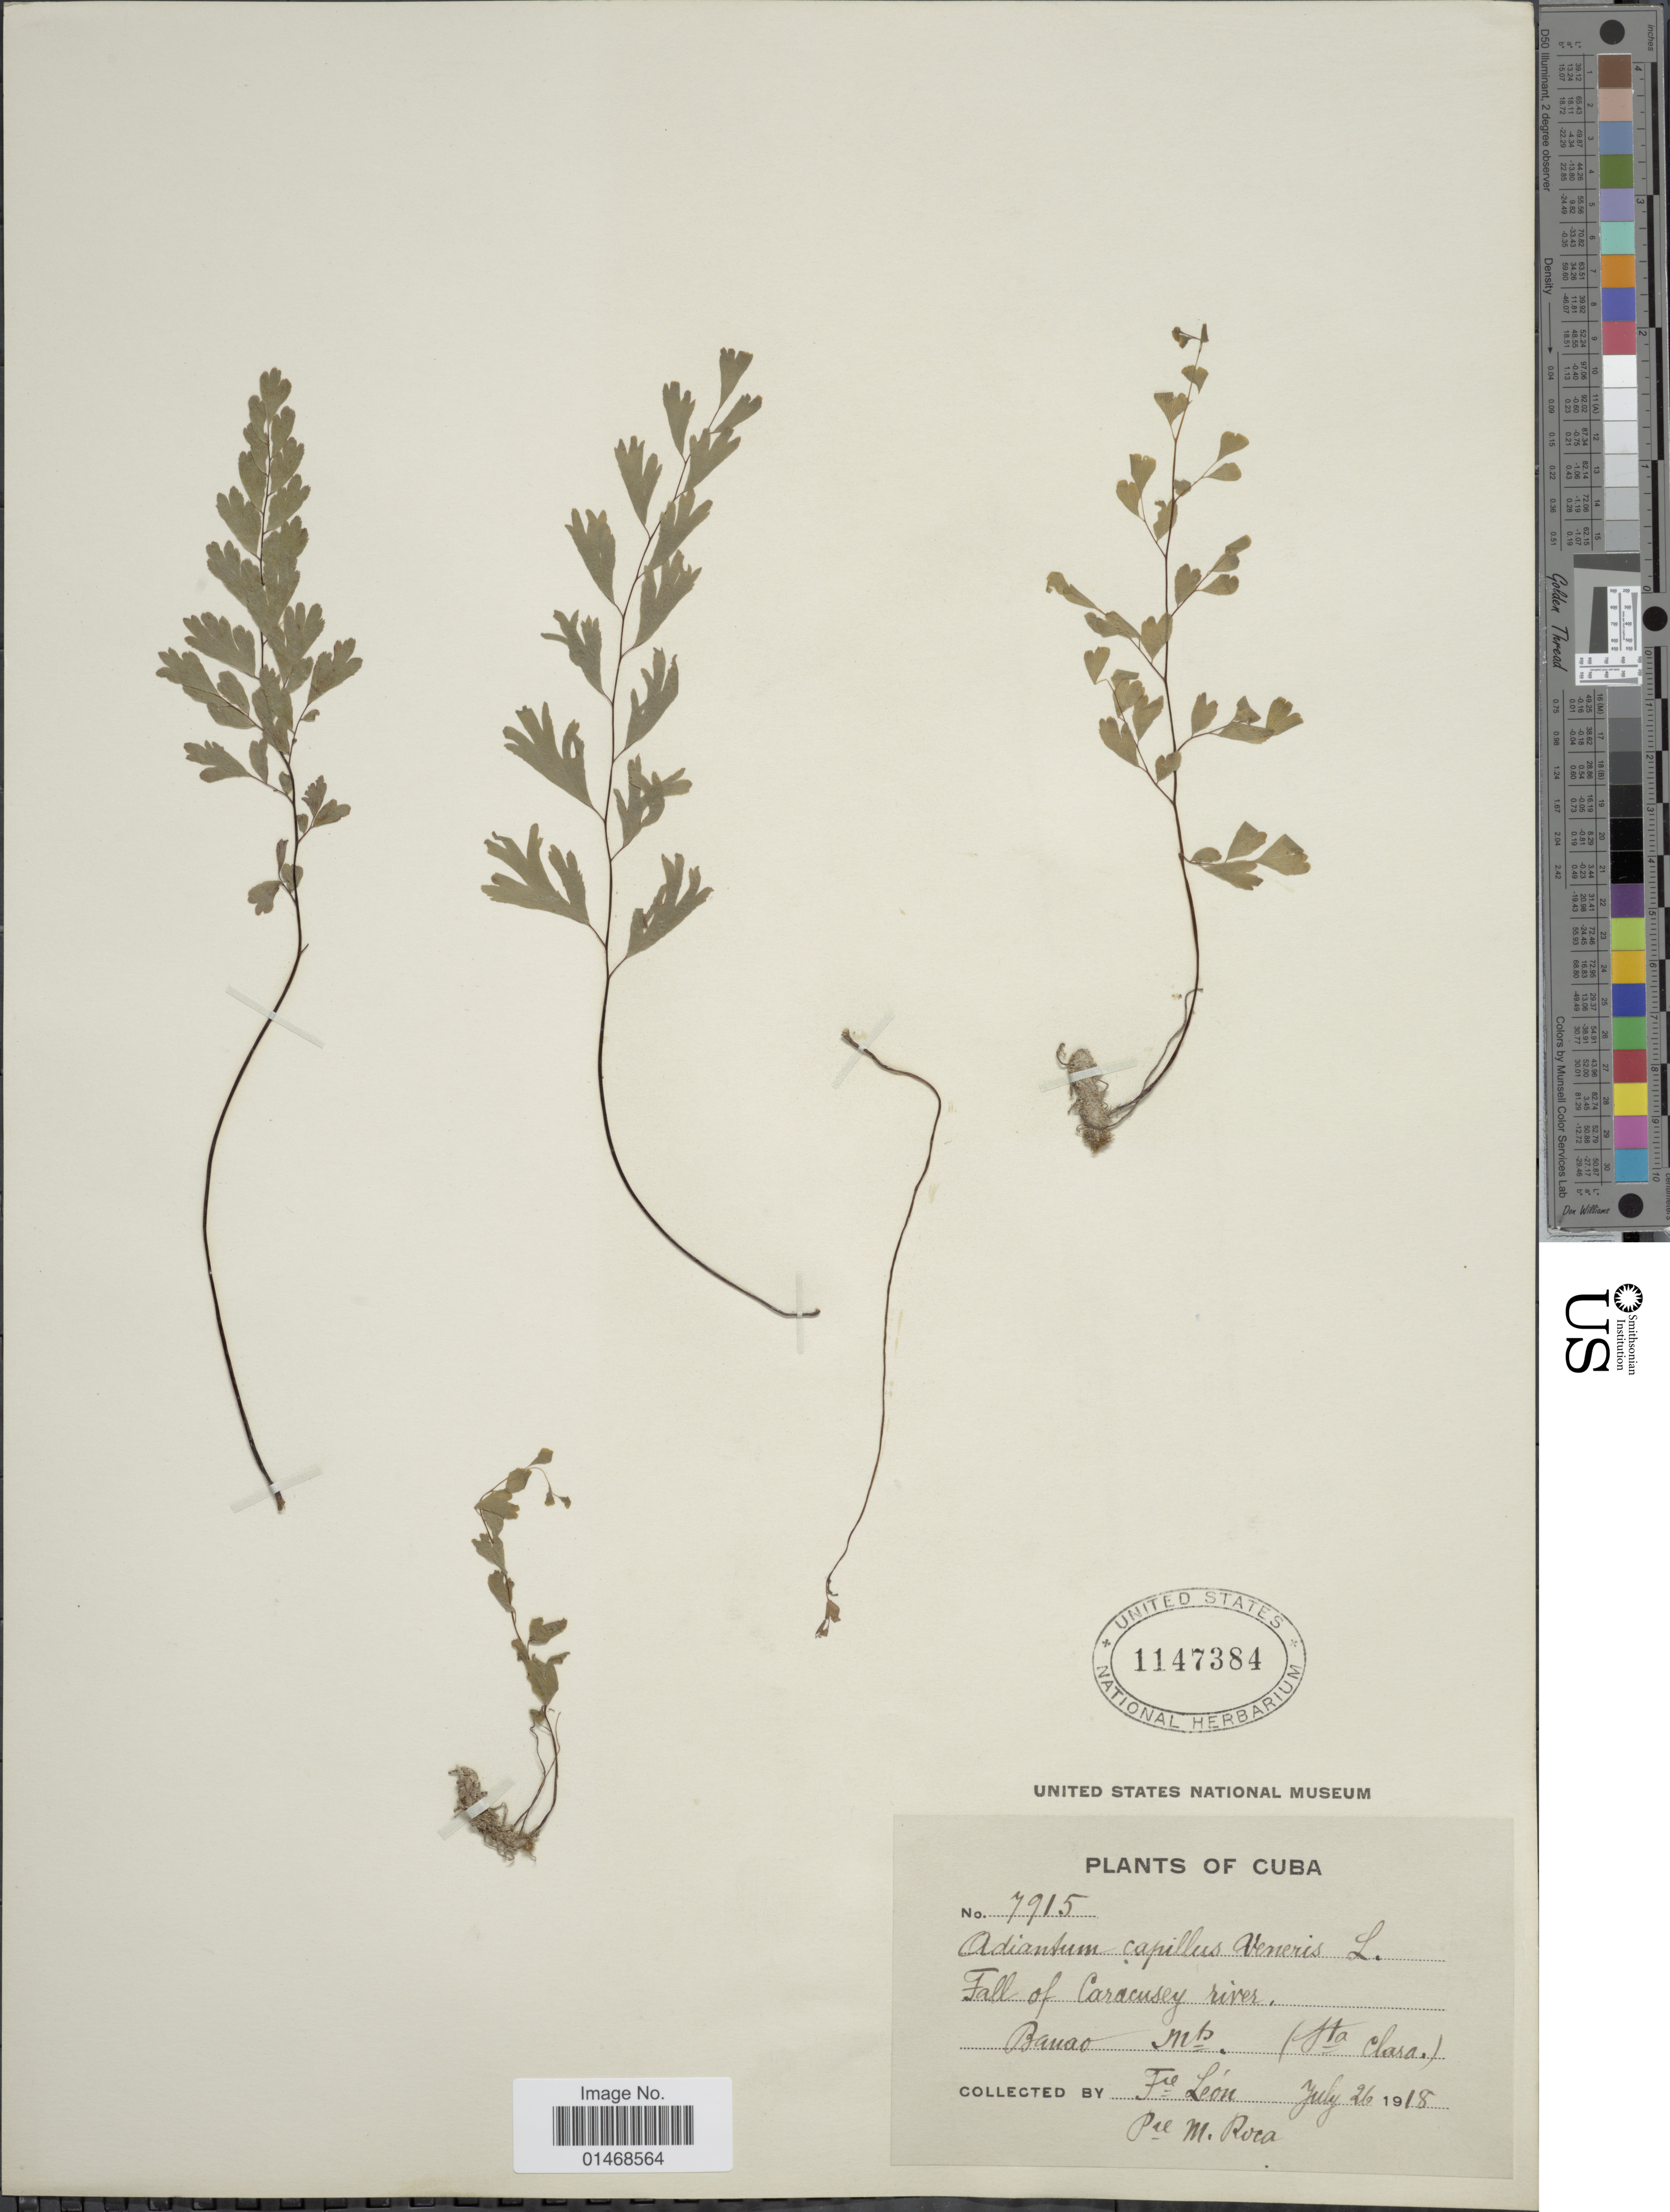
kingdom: Plantae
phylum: Tracheophyta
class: Polypodiopsida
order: Polypodiales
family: Pteridaceae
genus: Adiantum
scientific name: Adiantum capillus-veneris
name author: L.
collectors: Bro. León & P. Roca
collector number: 7915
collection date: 1918-07-26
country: Cuba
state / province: Las Villas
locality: Fall of Caracusey river, Banao Mts (Sta Clara)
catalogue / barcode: US 1147384